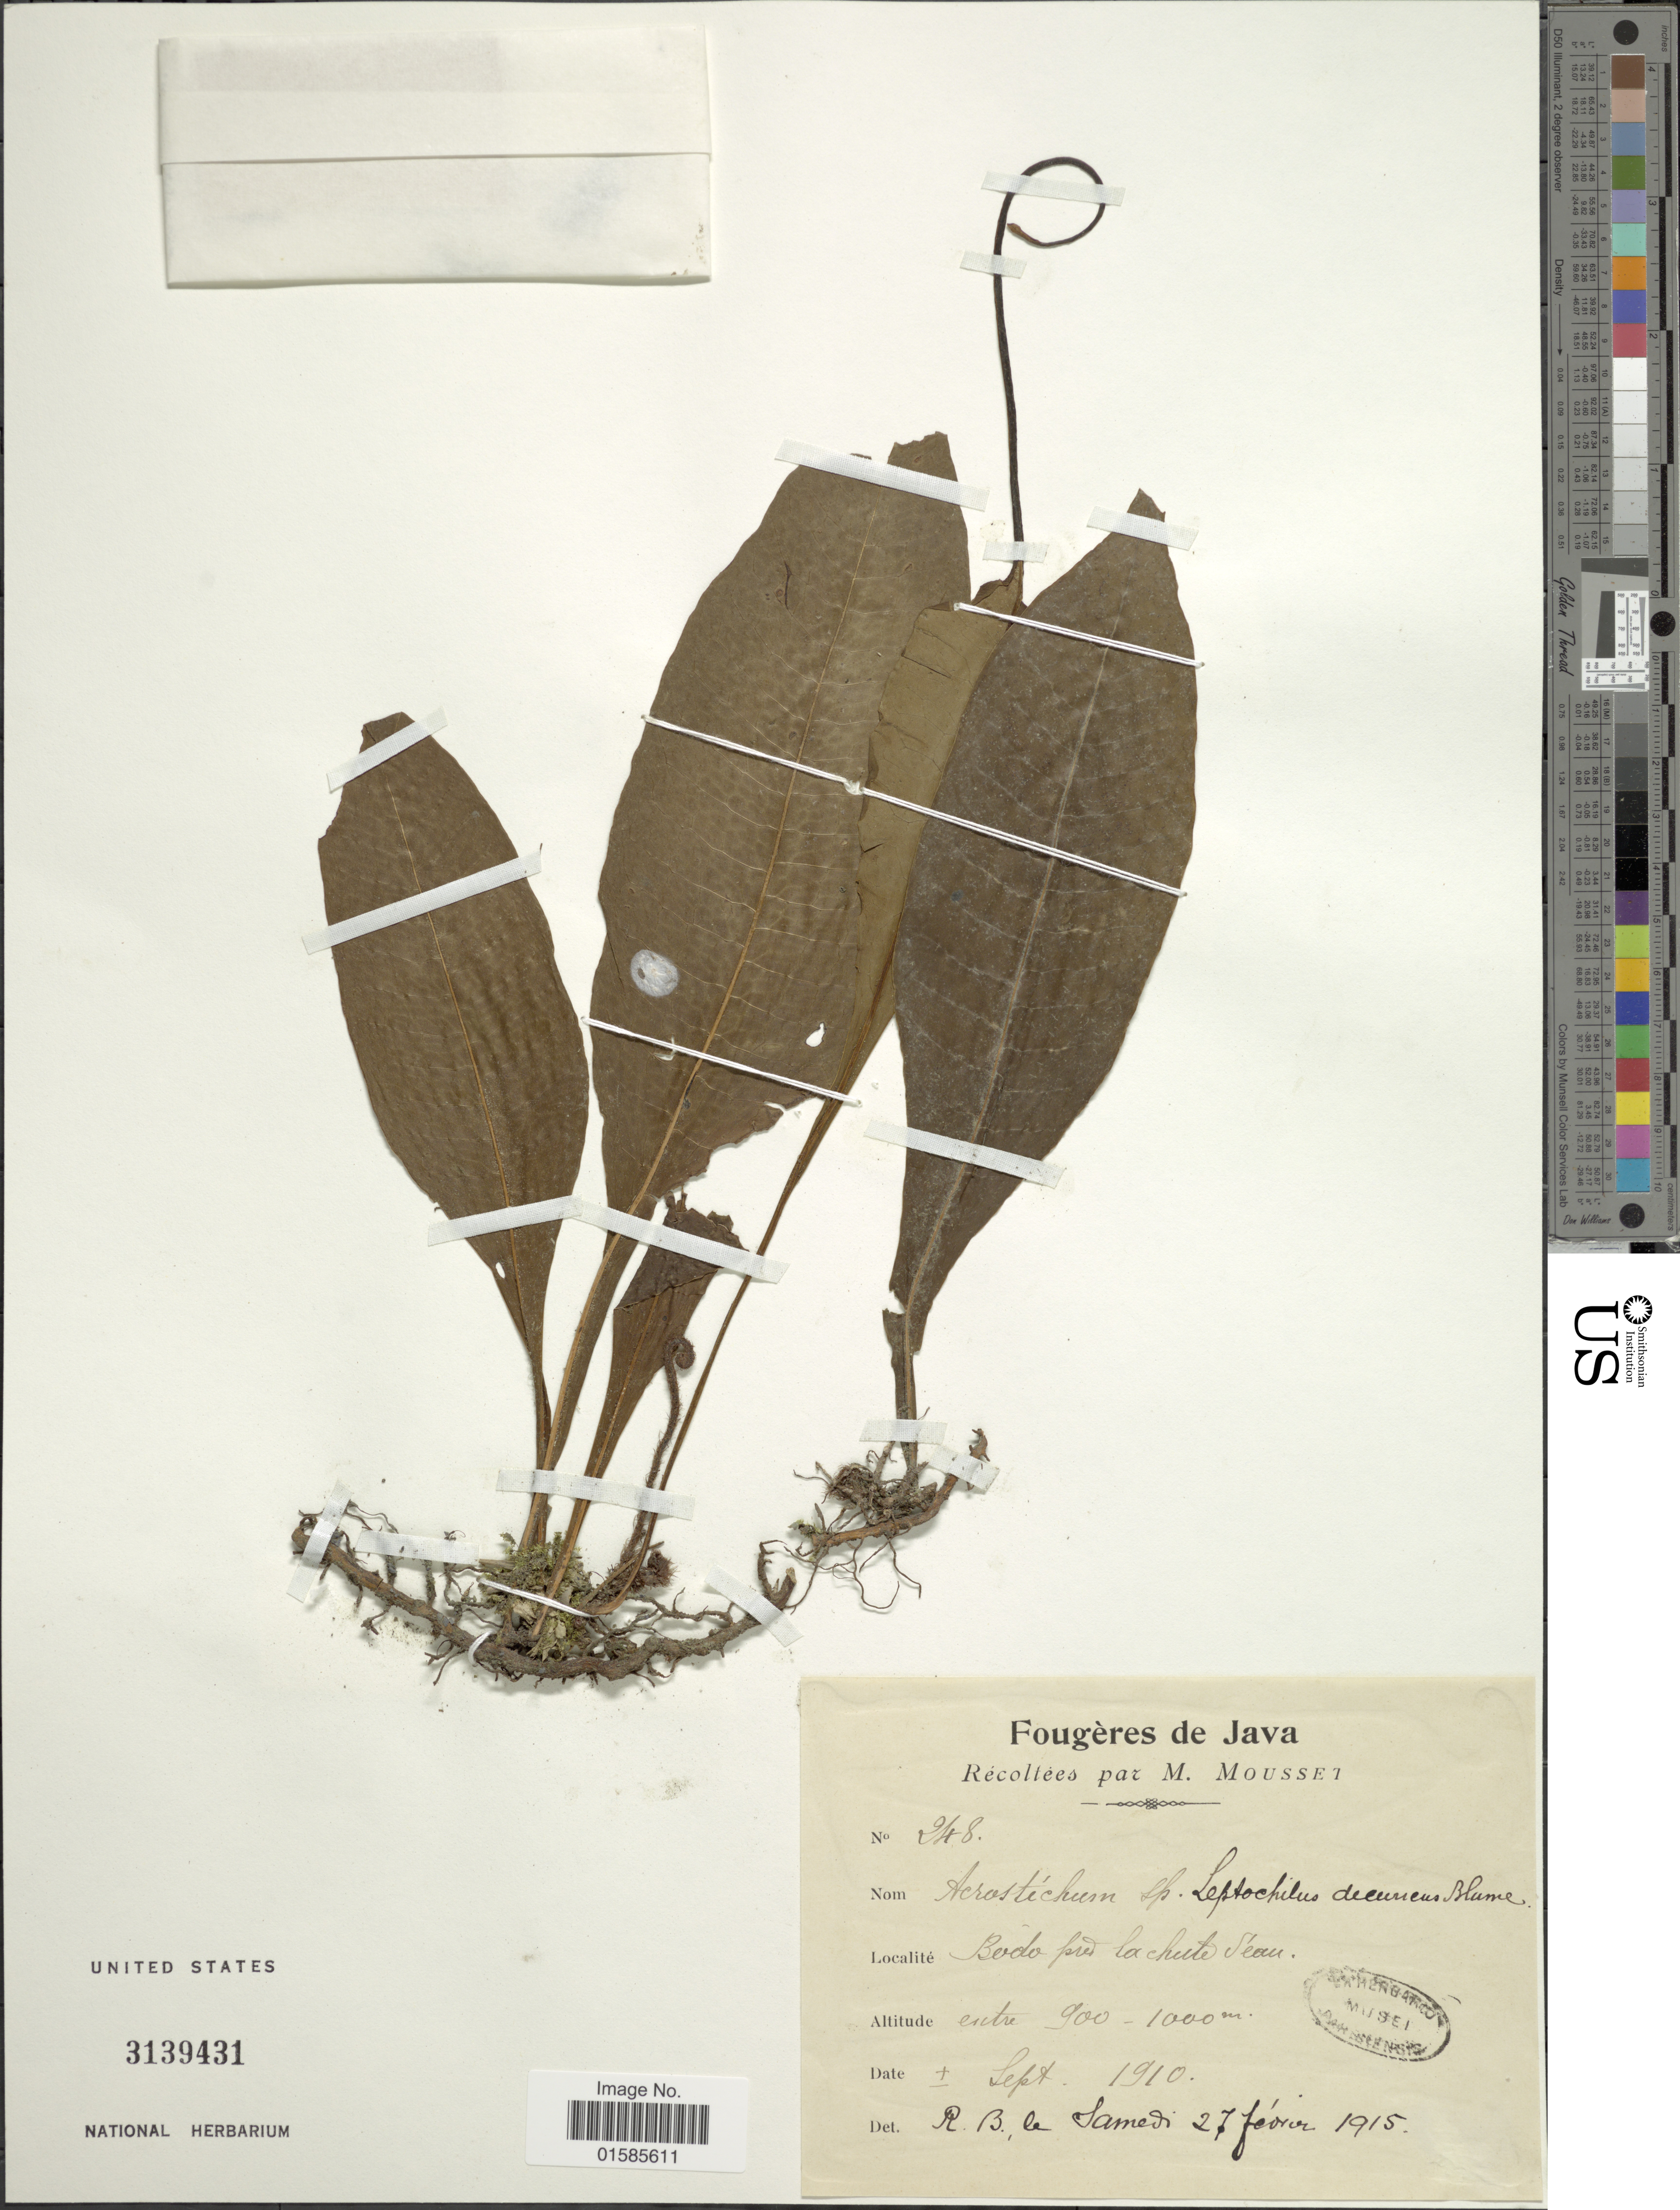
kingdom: Plantae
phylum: Tracheophyta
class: Polypodiopsida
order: Polypodiales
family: Polypodiaceae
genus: Leptochilus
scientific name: Leptochilus decurrens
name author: Blume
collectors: M. Mousset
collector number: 248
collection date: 1910-09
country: Indonesia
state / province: Java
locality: Bodo pres la chute Seau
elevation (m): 900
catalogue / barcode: US 3139431